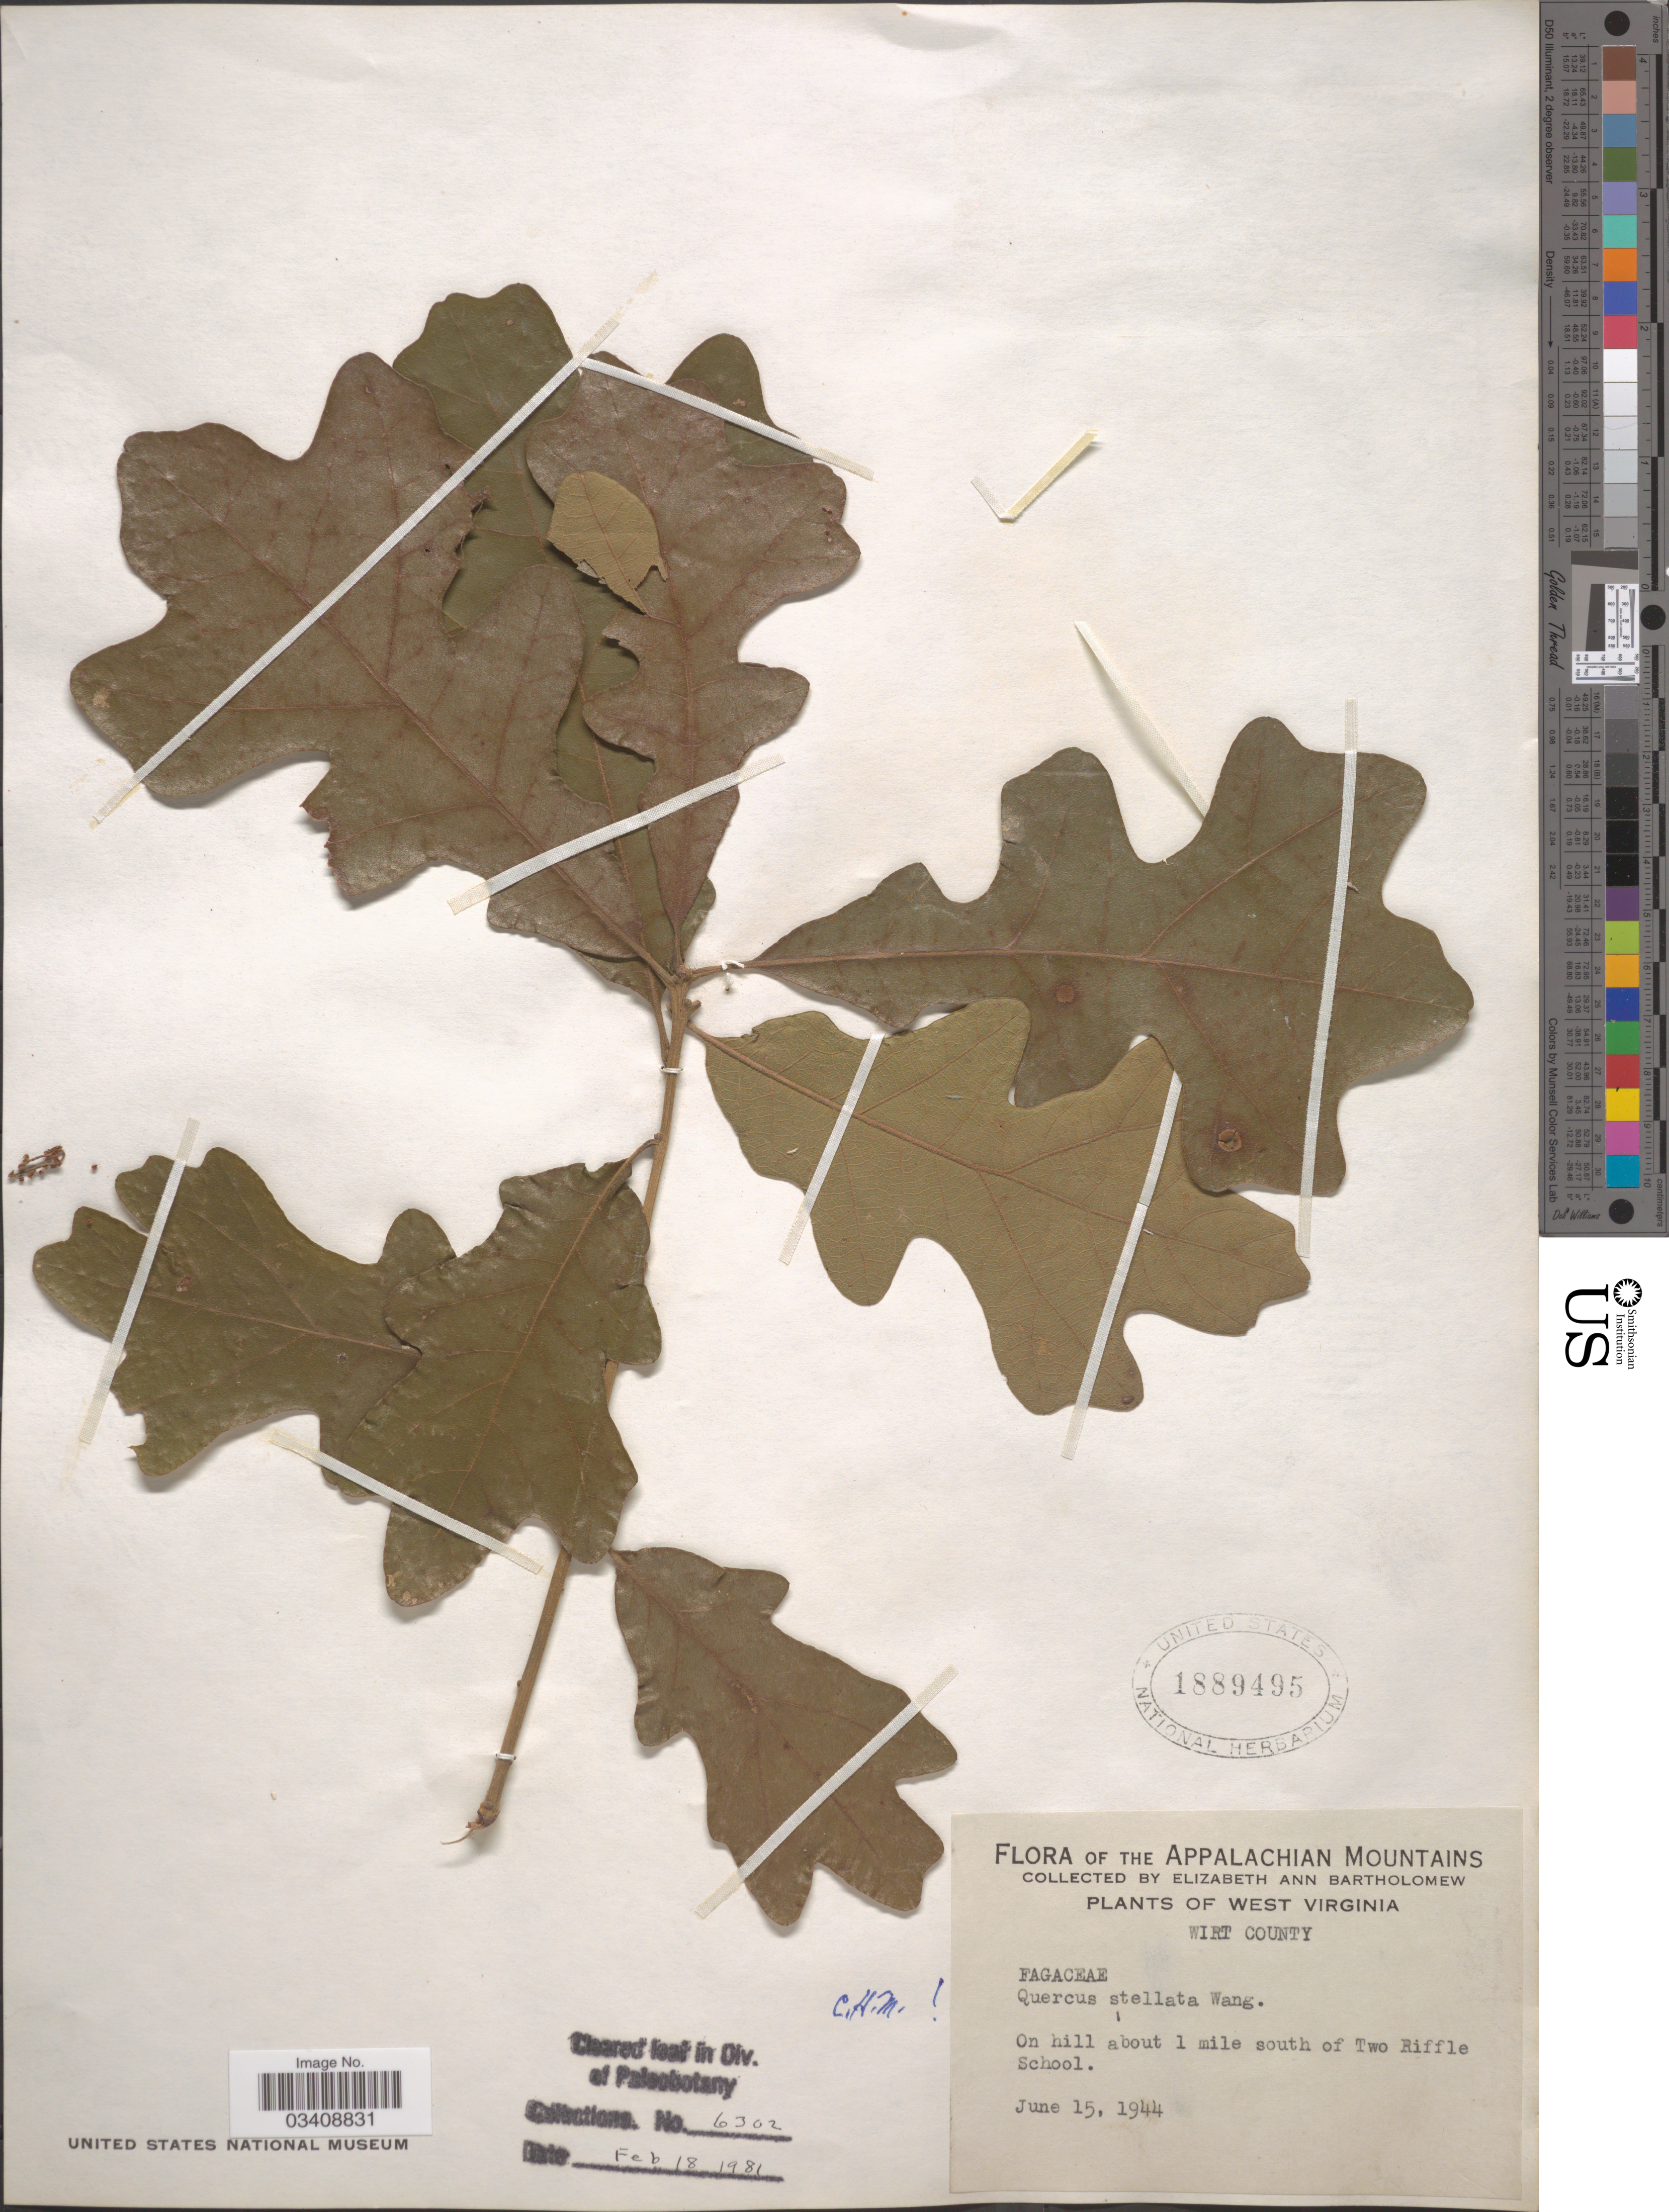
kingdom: Plantae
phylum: Tracheophyta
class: Magnoliopsida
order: Fagales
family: Fagaceae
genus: Quercus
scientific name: Quercus stellata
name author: Wangenh.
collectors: E. Bartholomew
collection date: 1944-06-15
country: United States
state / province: West Virginia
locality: Appalachian Mountains. On hill about 1 mile south of Two Riffle School.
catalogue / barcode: US 1889495